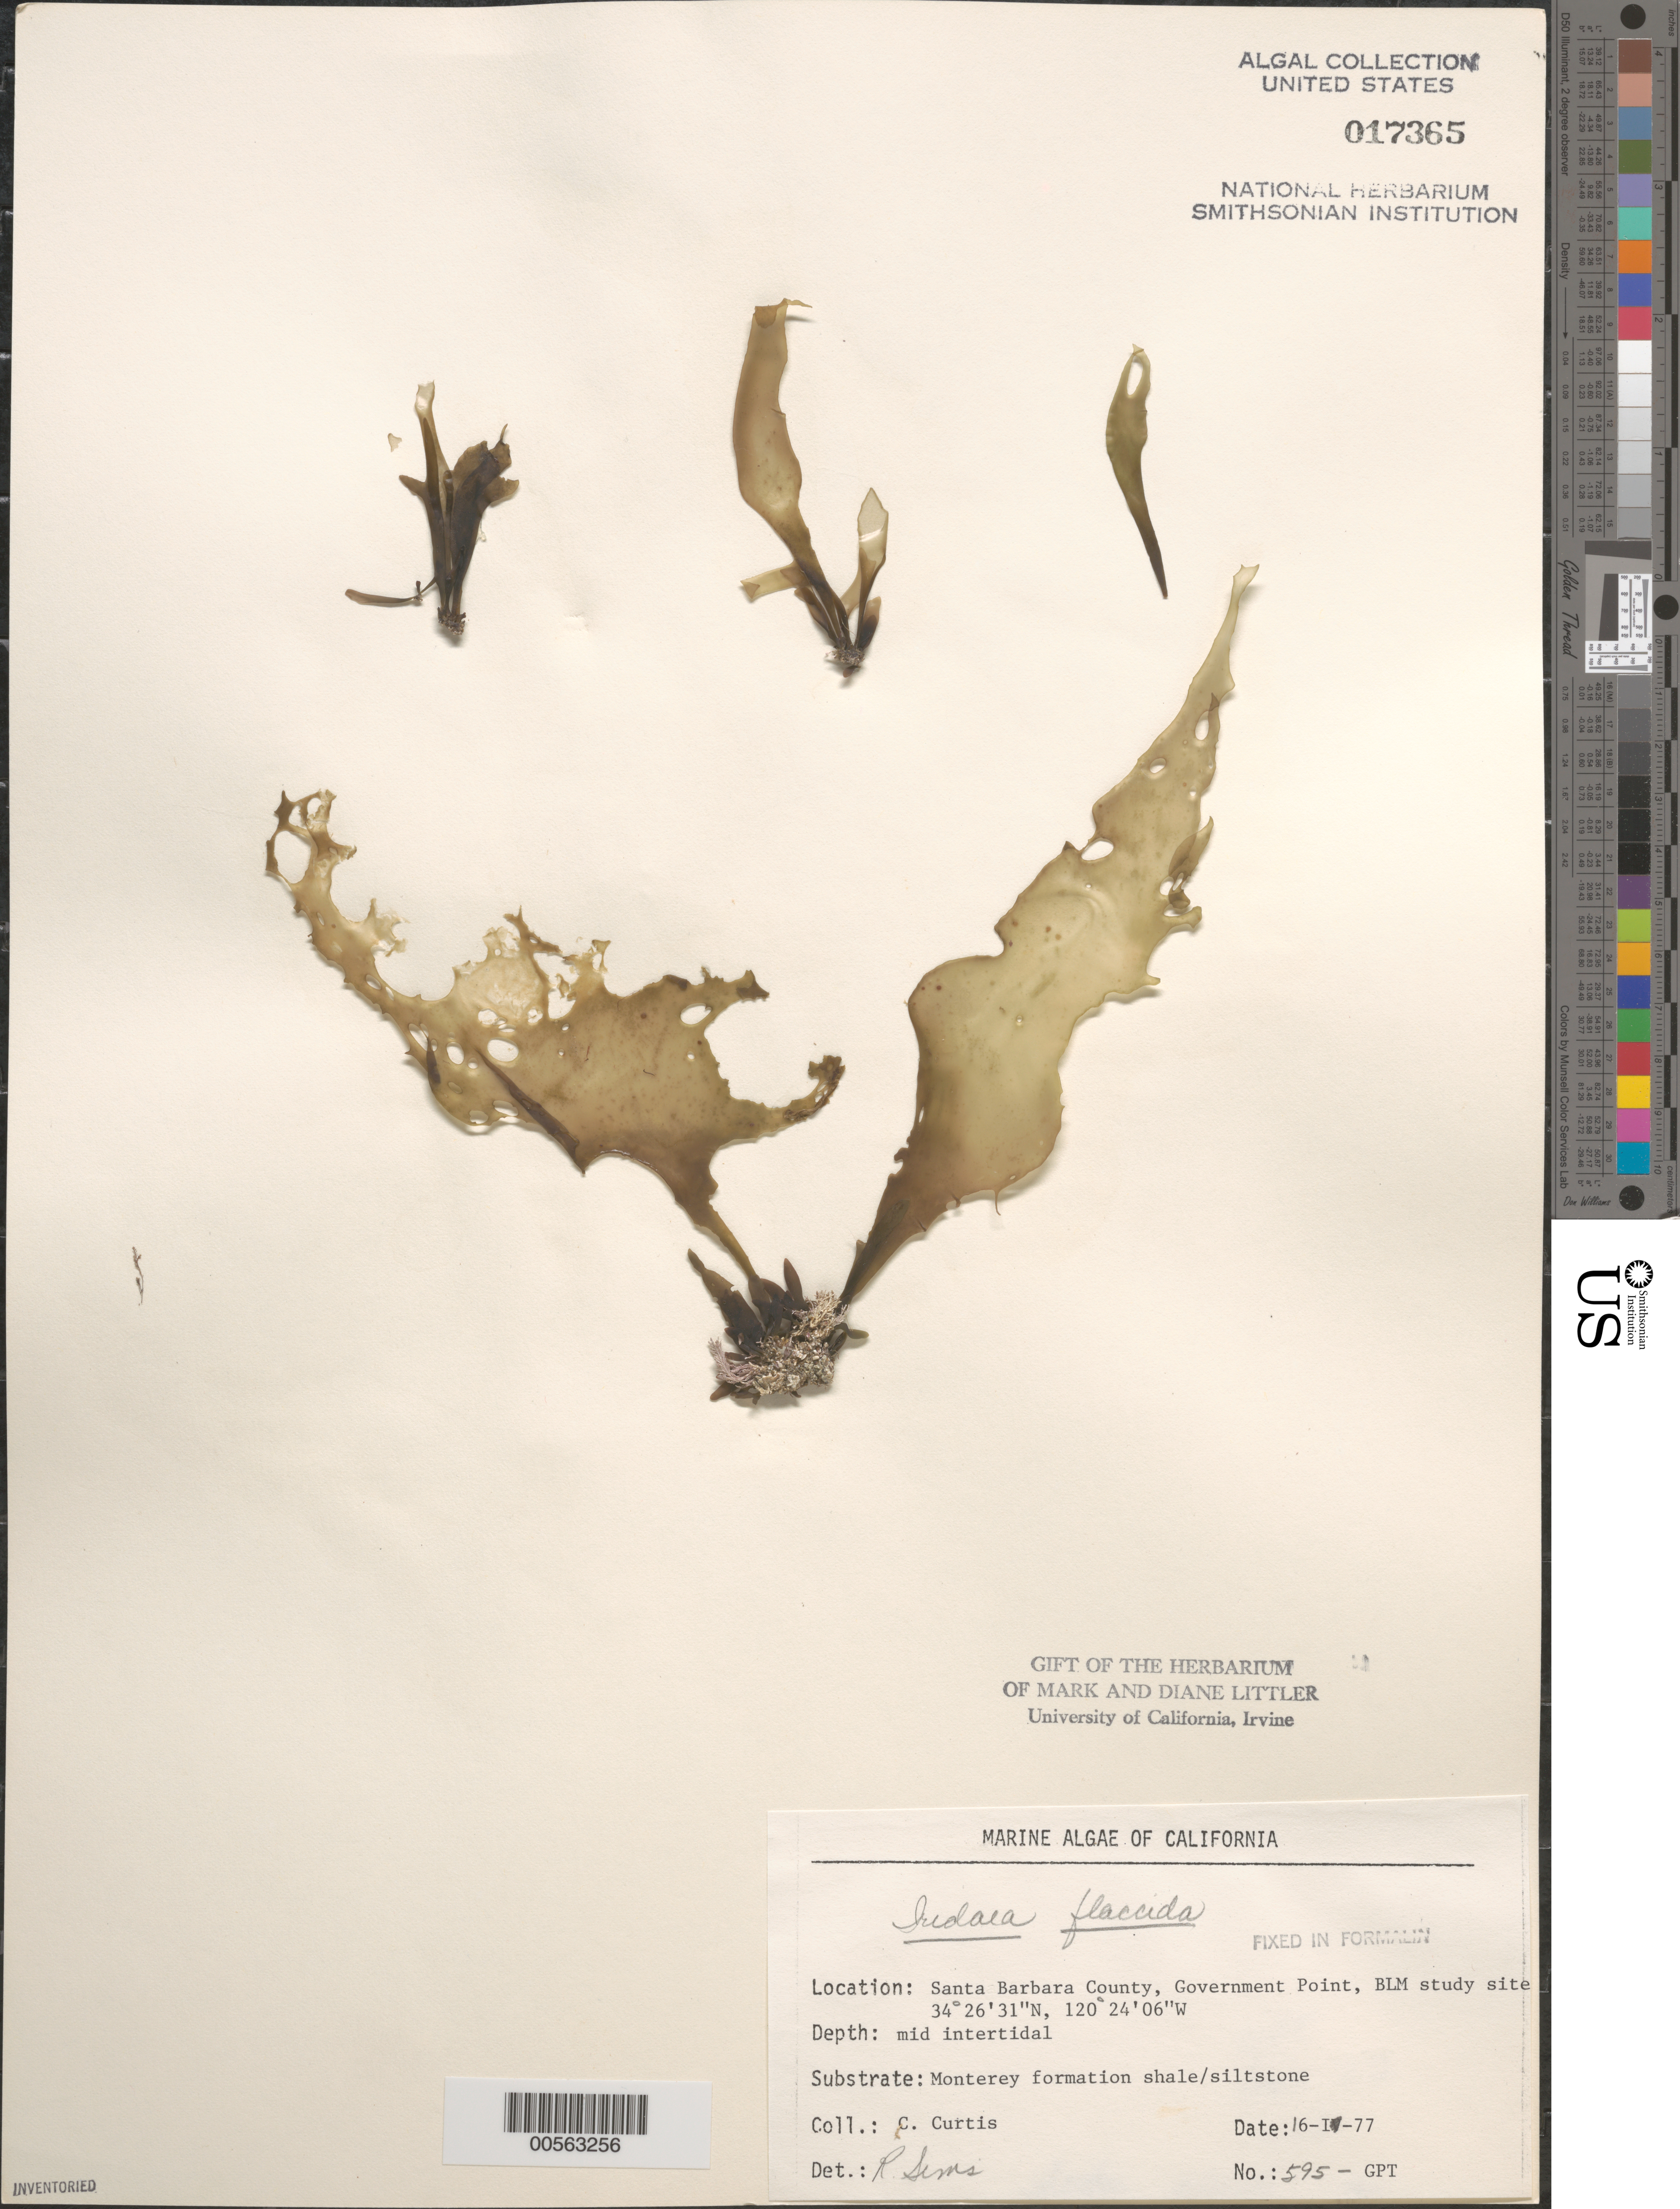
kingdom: Plantae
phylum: Rhodophyta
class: Florideophyceae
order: Gigartinales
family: Gigartinaceae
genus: Mazzaella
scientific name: Mazzaella flaccida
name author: (Setchell & N.L. Gardner) Fredericq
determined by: Algae name updating Project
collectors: C. Curtis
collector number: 595-gpt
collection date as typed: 16 Jan 1977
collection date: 1977-01-16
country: United States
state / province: California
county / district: Santa Barbara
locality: Government Point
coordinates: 34 26'31"N, 120 24'06"W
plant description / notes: BLM-SOCALBIGHT Rocky Intertidal Survey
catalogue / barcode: US 17365